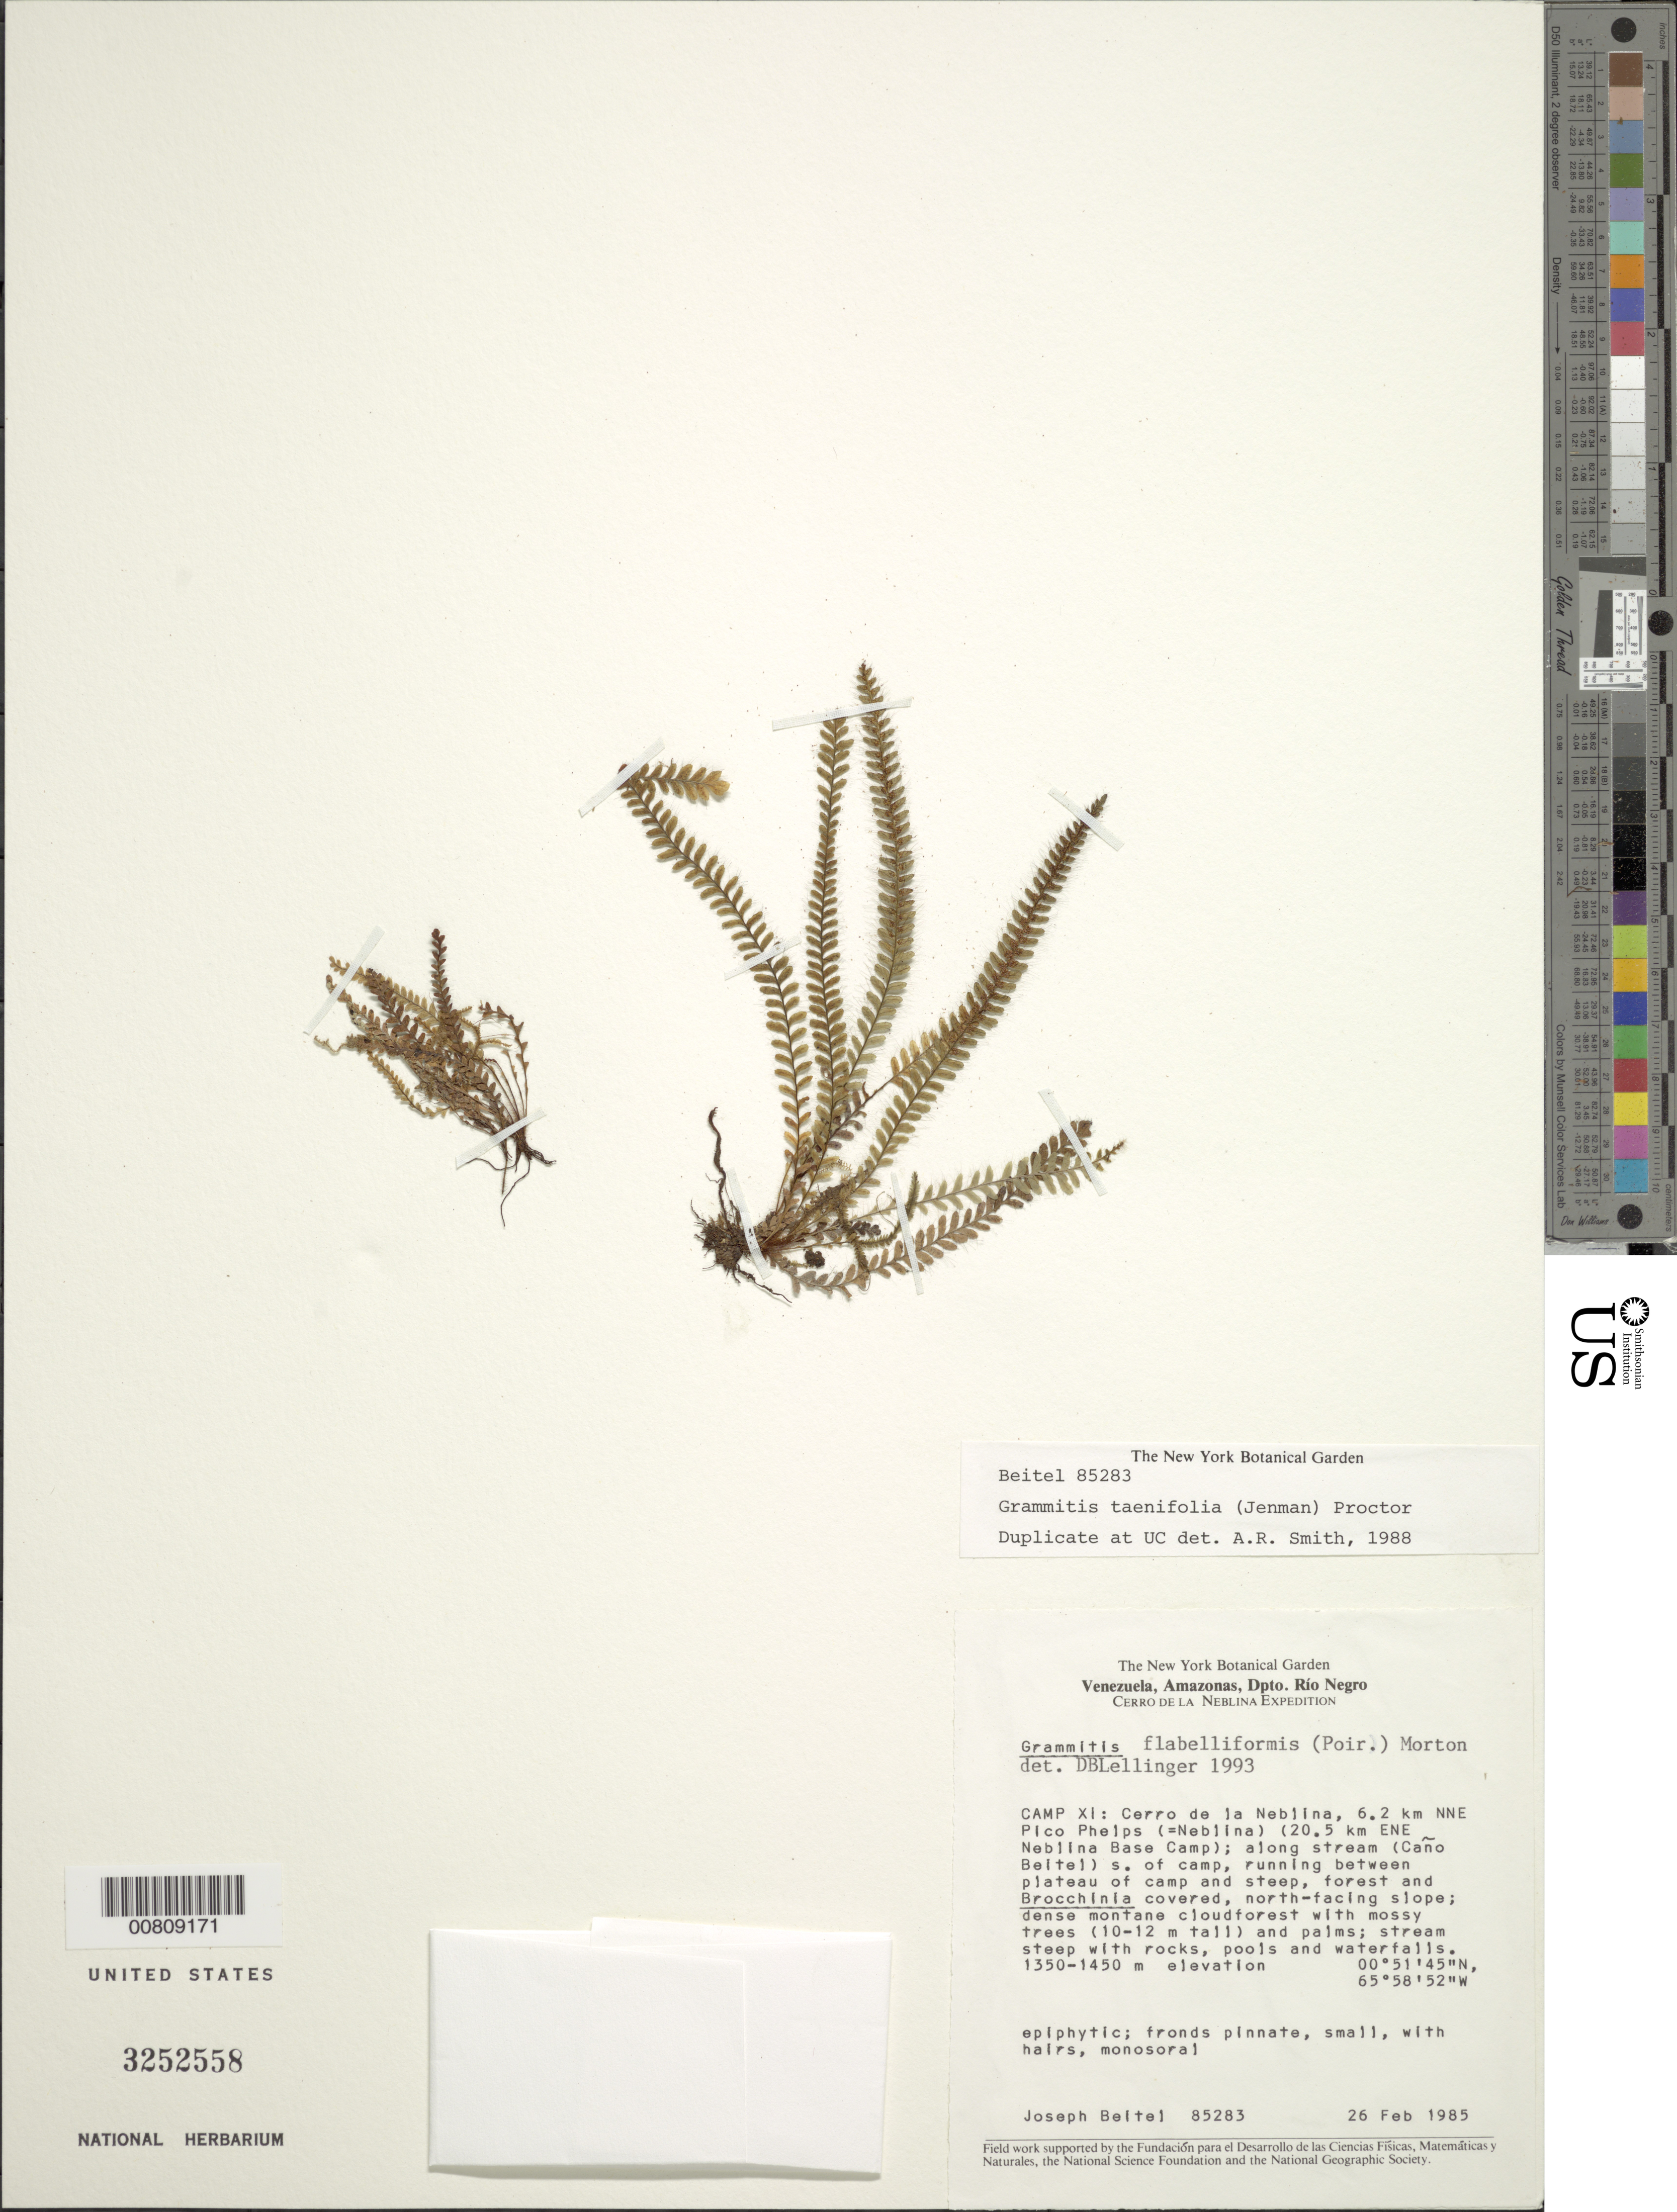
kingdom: Plantae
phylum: Tracheophyta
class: Polypodiopsida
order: Polypodiales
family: Polypodiaceae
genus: Moranopteris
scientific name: Moranopteris taenifolia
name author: (Jenman) R. Y. Hirai & J. Prado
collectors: J. M. Beitel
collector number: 85283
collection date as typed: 26-Feb-85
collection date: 1985-02-26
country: Venezuela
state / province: Amazonas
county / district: Río Negro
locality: Cerro de la Neblina, Camp XI, 6.2 km NNE Pico Phelps (= Neblina) (20.5 km ENE Neblina Base Camp), along stream (Caño Beiltel) S of camp, running between plateau of camp and steep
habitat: Dense montane cloud forest with mossy trees (11-12 m tall) and palms; stream steep with rocks, pools and waterfalls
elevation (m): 1350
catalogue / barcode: US 3252558